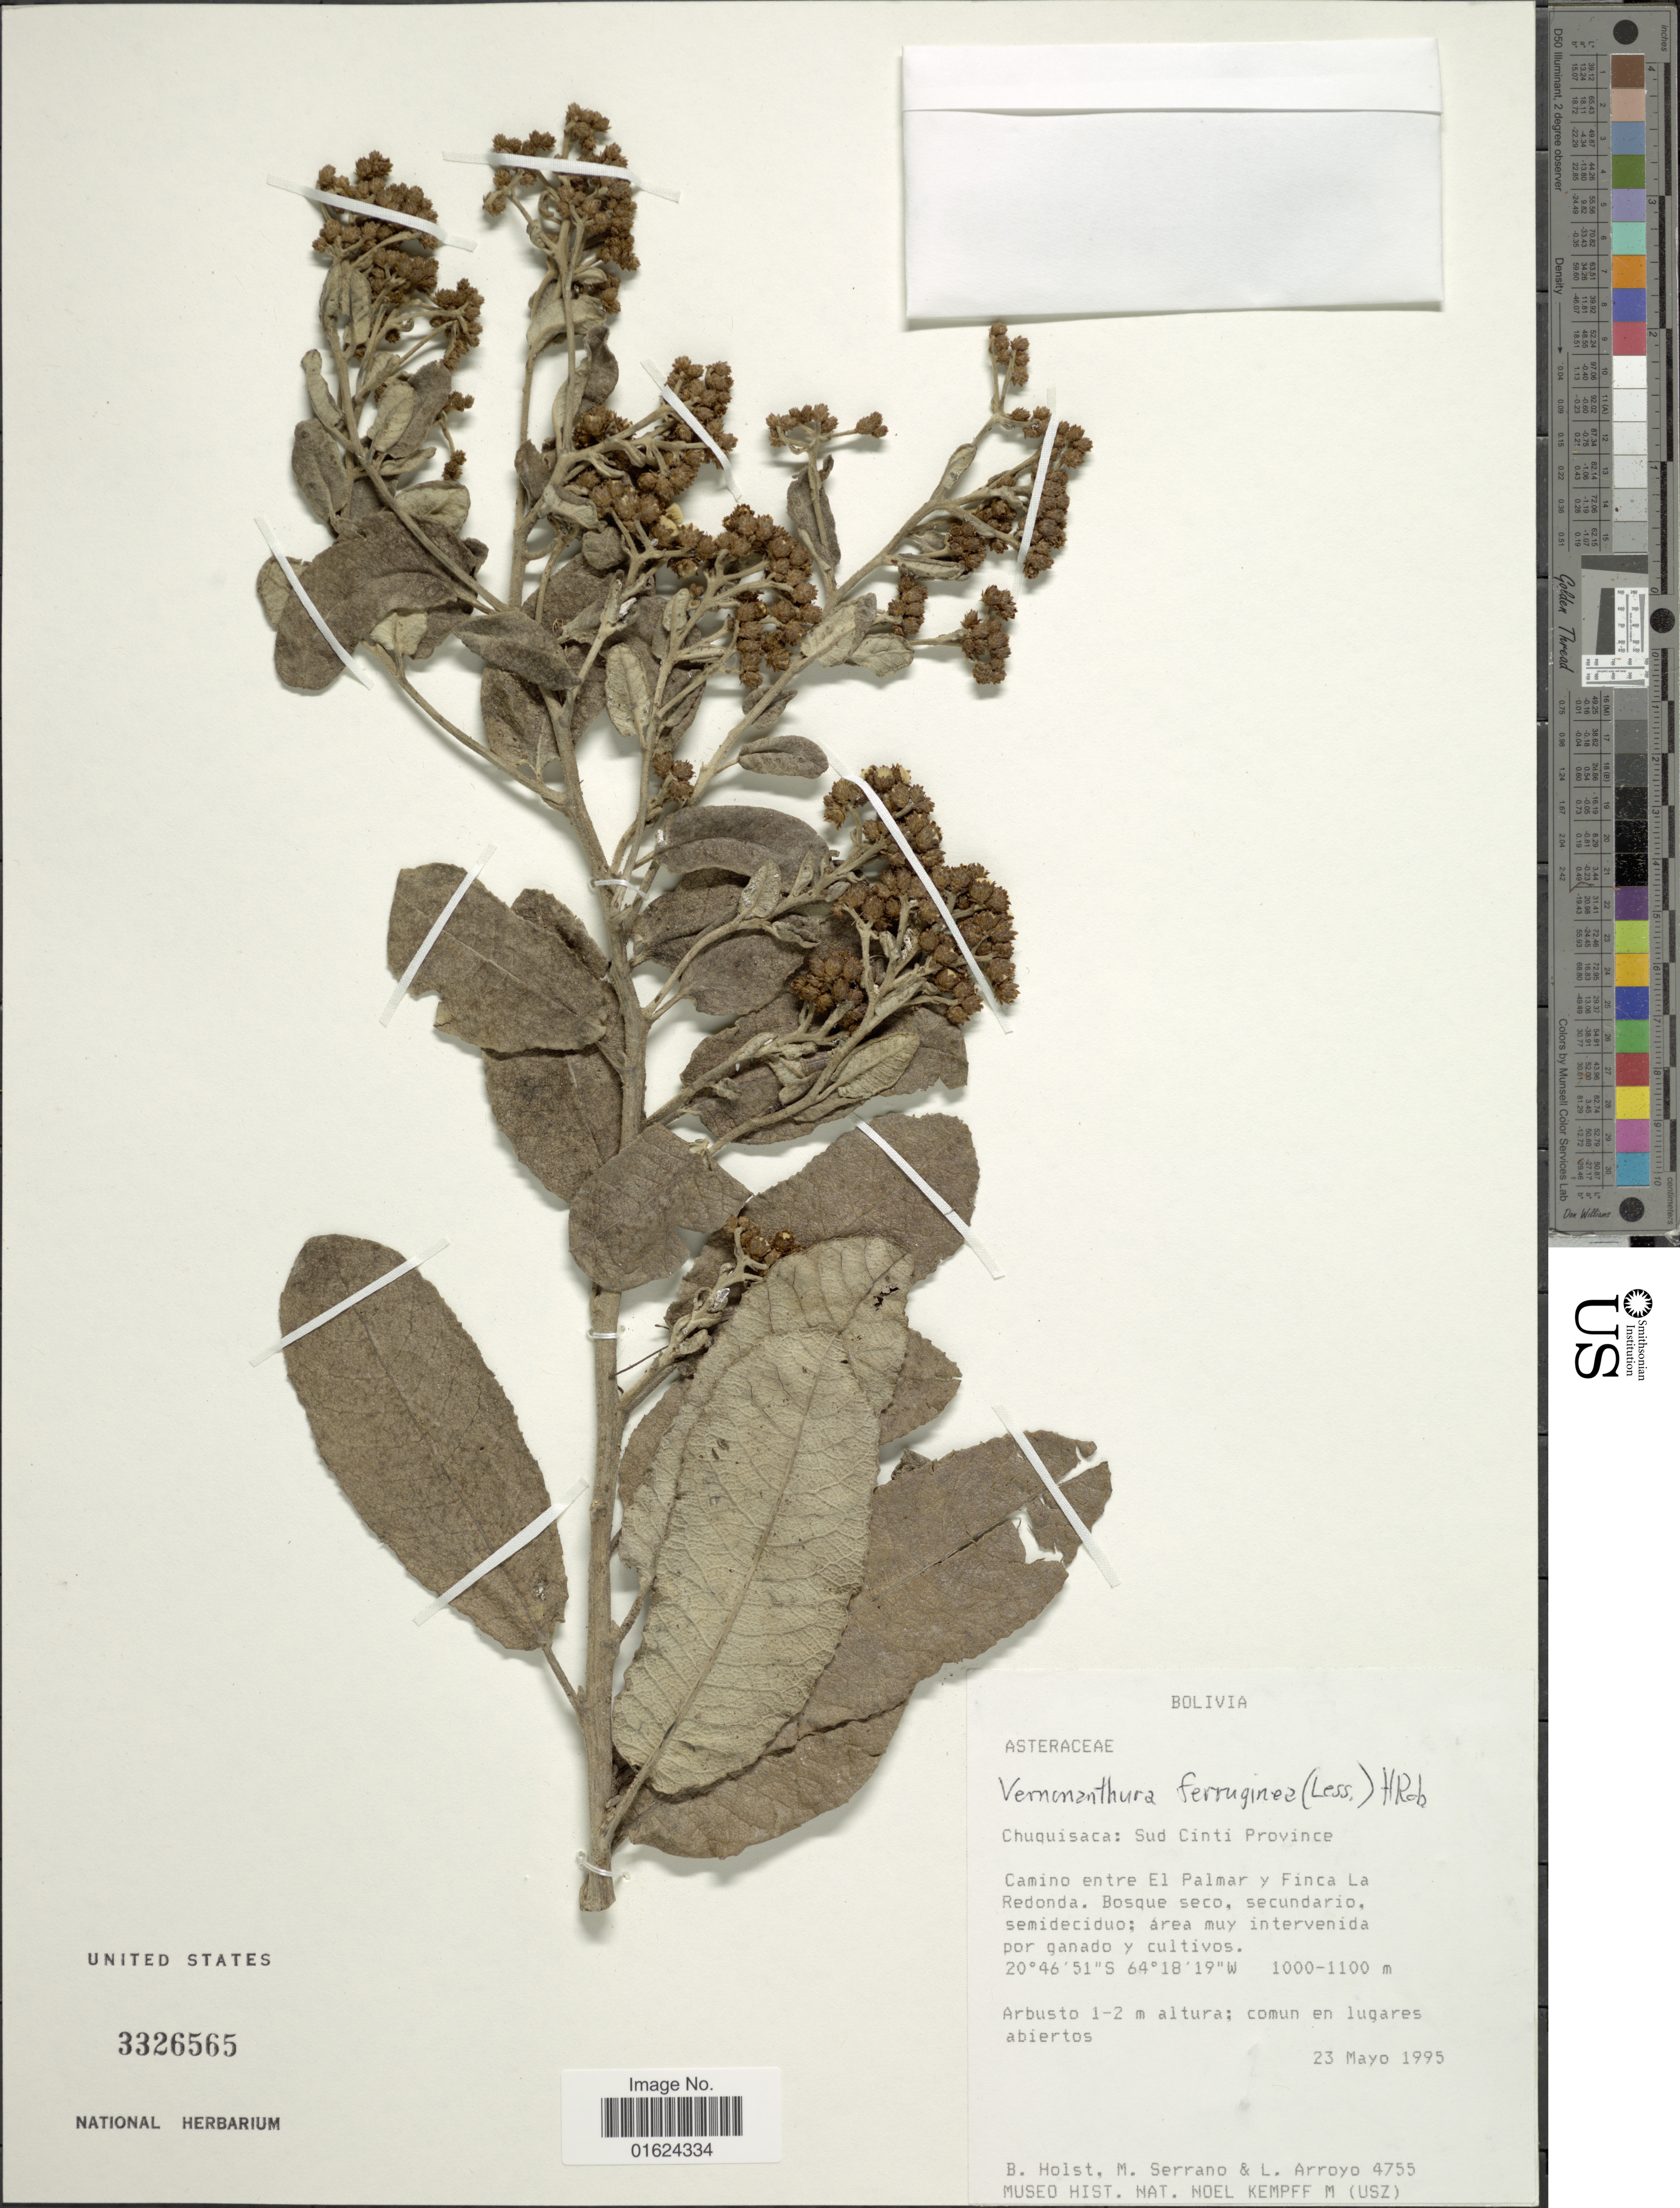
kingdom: Plantae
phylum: Tracheophyta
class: Magnoliopsida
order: Asterales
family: Asteraceae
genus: Vernonanthura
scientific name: Vernonanthura ferruginea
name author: (Less.) H. Rob.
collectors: B. Holst, M. Serrano & L. Arroyo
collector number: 4755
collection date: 1995-05-23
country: Bolivia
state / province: Chuquisaca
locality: Chuquisaca: Sud Cinti Province. Camino entre El Palmar y Finca La Redona.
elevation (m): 1000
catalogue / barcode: US 3326565